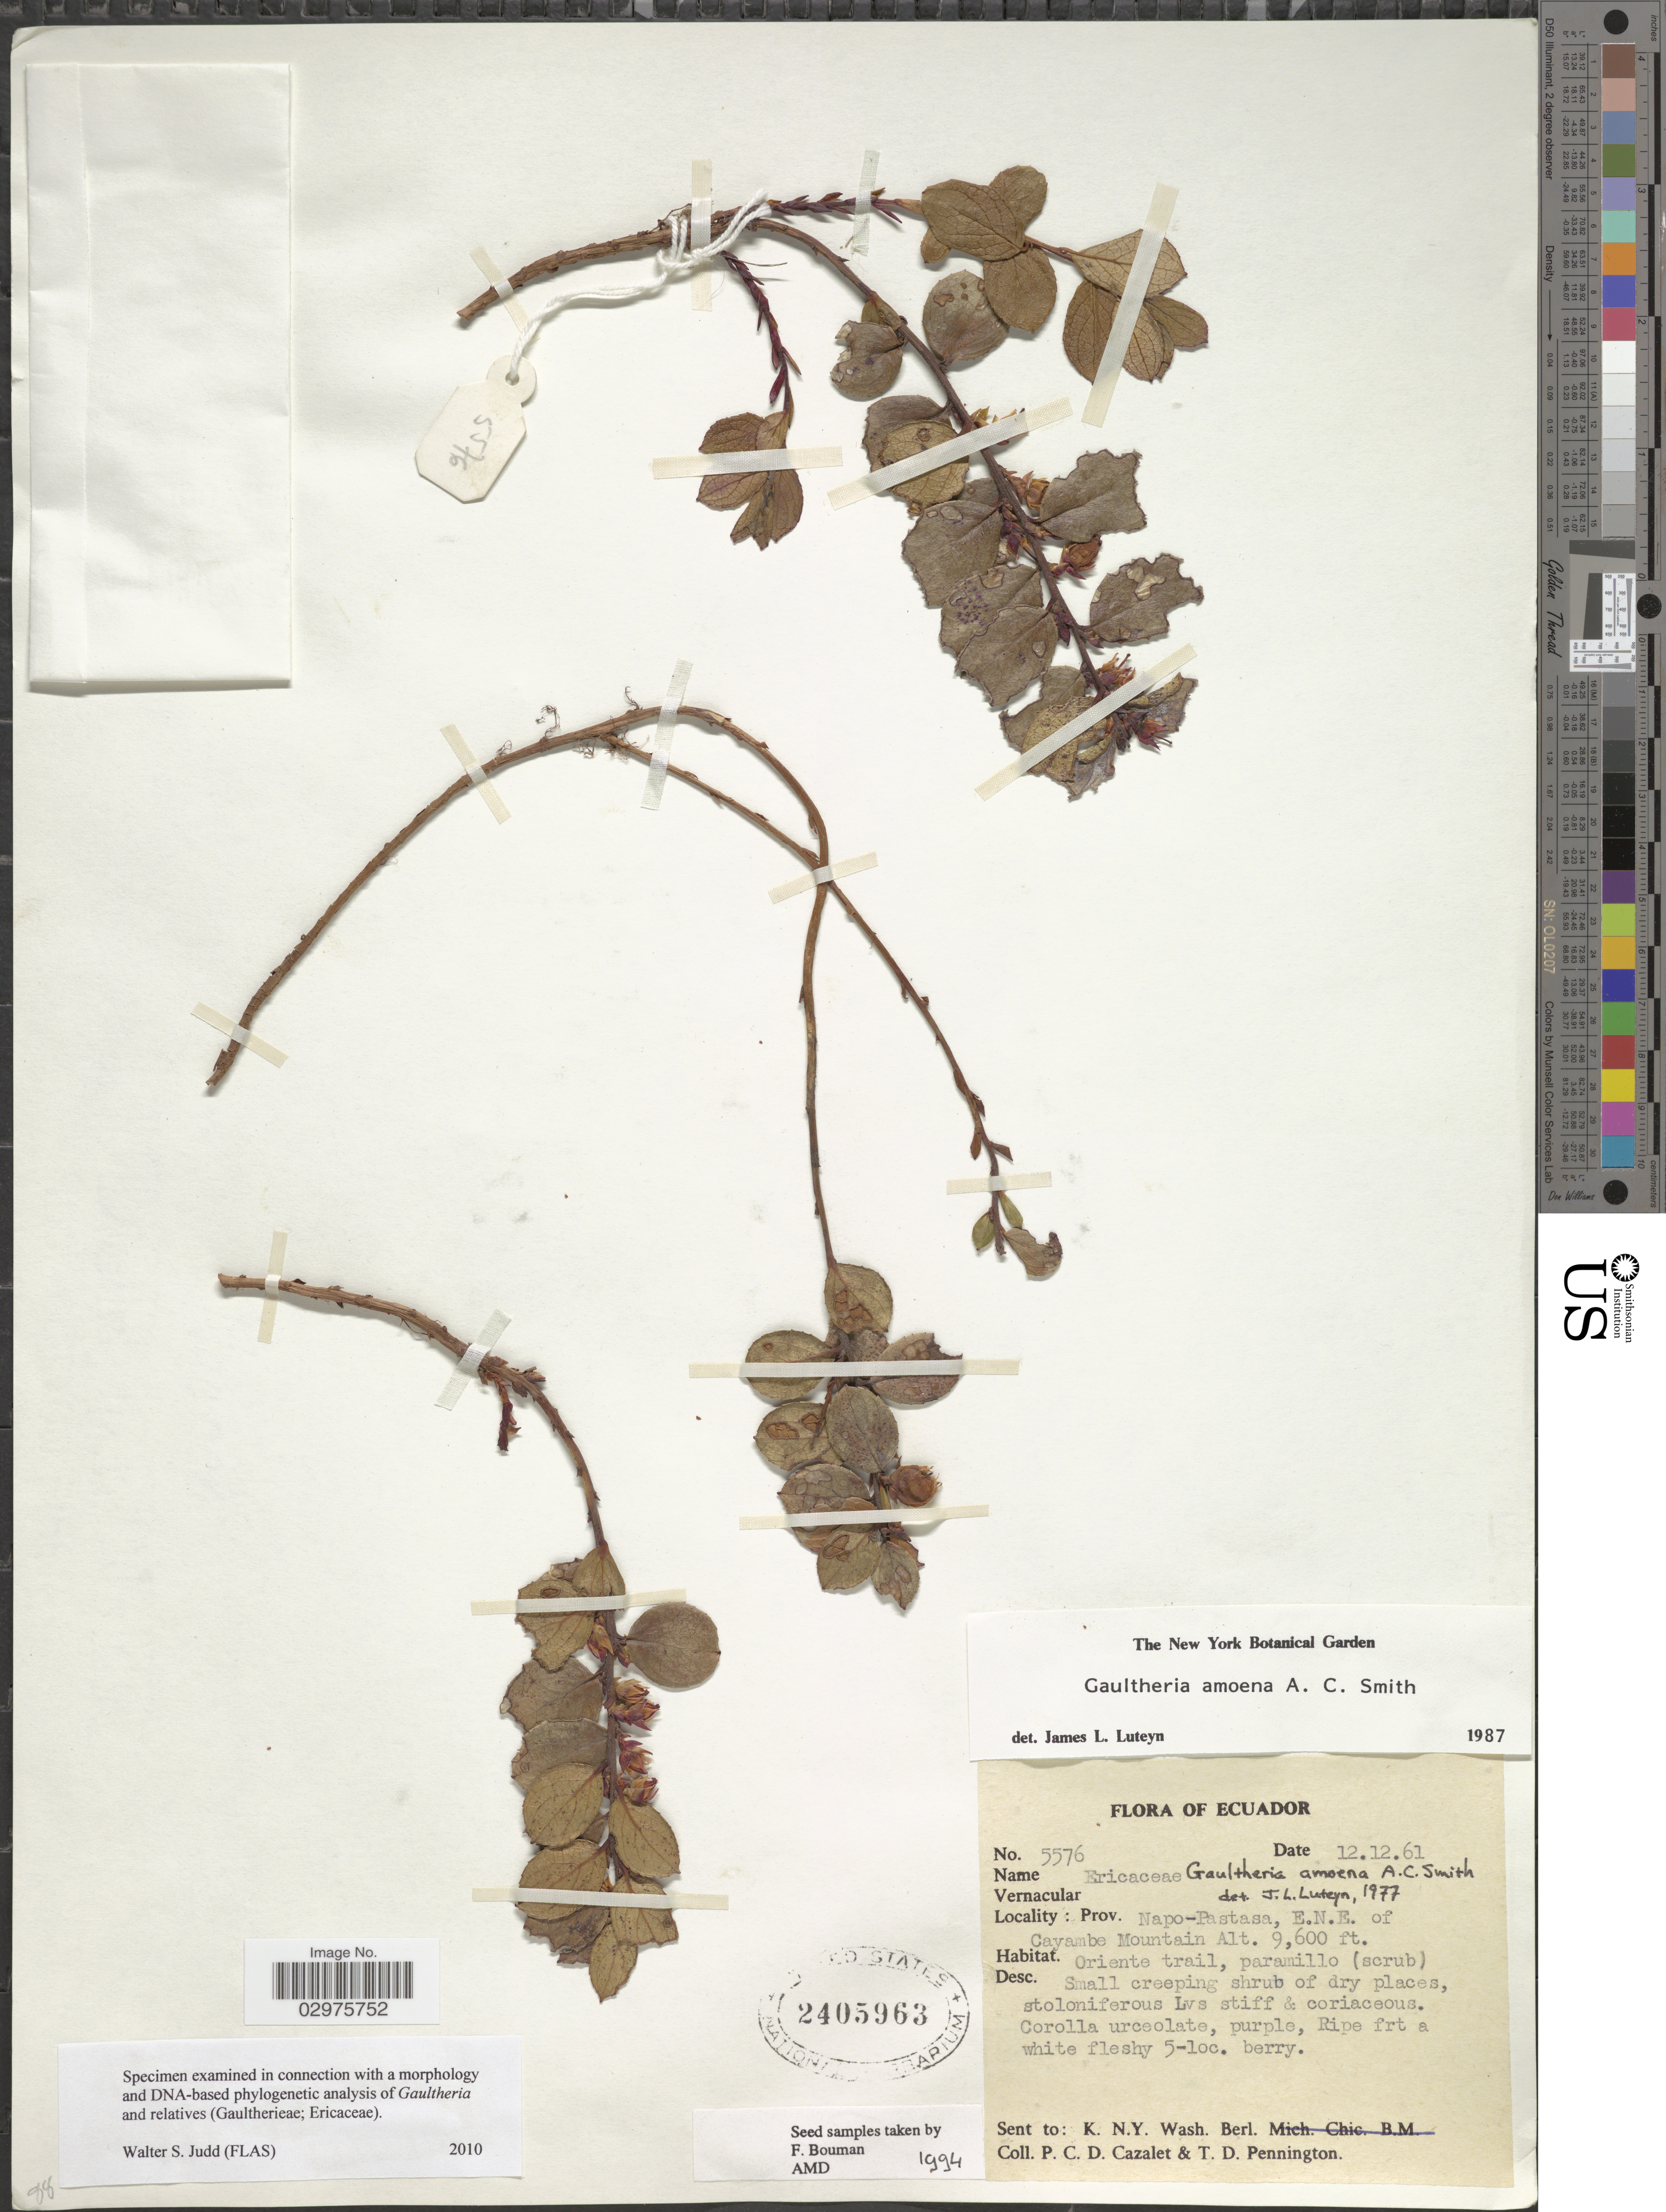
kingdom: Plantae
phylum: Tracheophyta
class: Magnoliopsida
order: Ericales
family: Ericaceae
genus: Gaultheria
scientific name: Gaultheria amoena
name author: A.C. Sm.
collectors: P. C. D. Cazalet & T. D. Pennington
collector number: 5576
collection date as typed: Transcribed d/m/y: 12/12/61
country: Ecuador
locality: Prov. Napo-Pastaza, E.N.E. of Cayambe Mountain.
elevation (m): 2926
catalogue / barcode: US 2405963